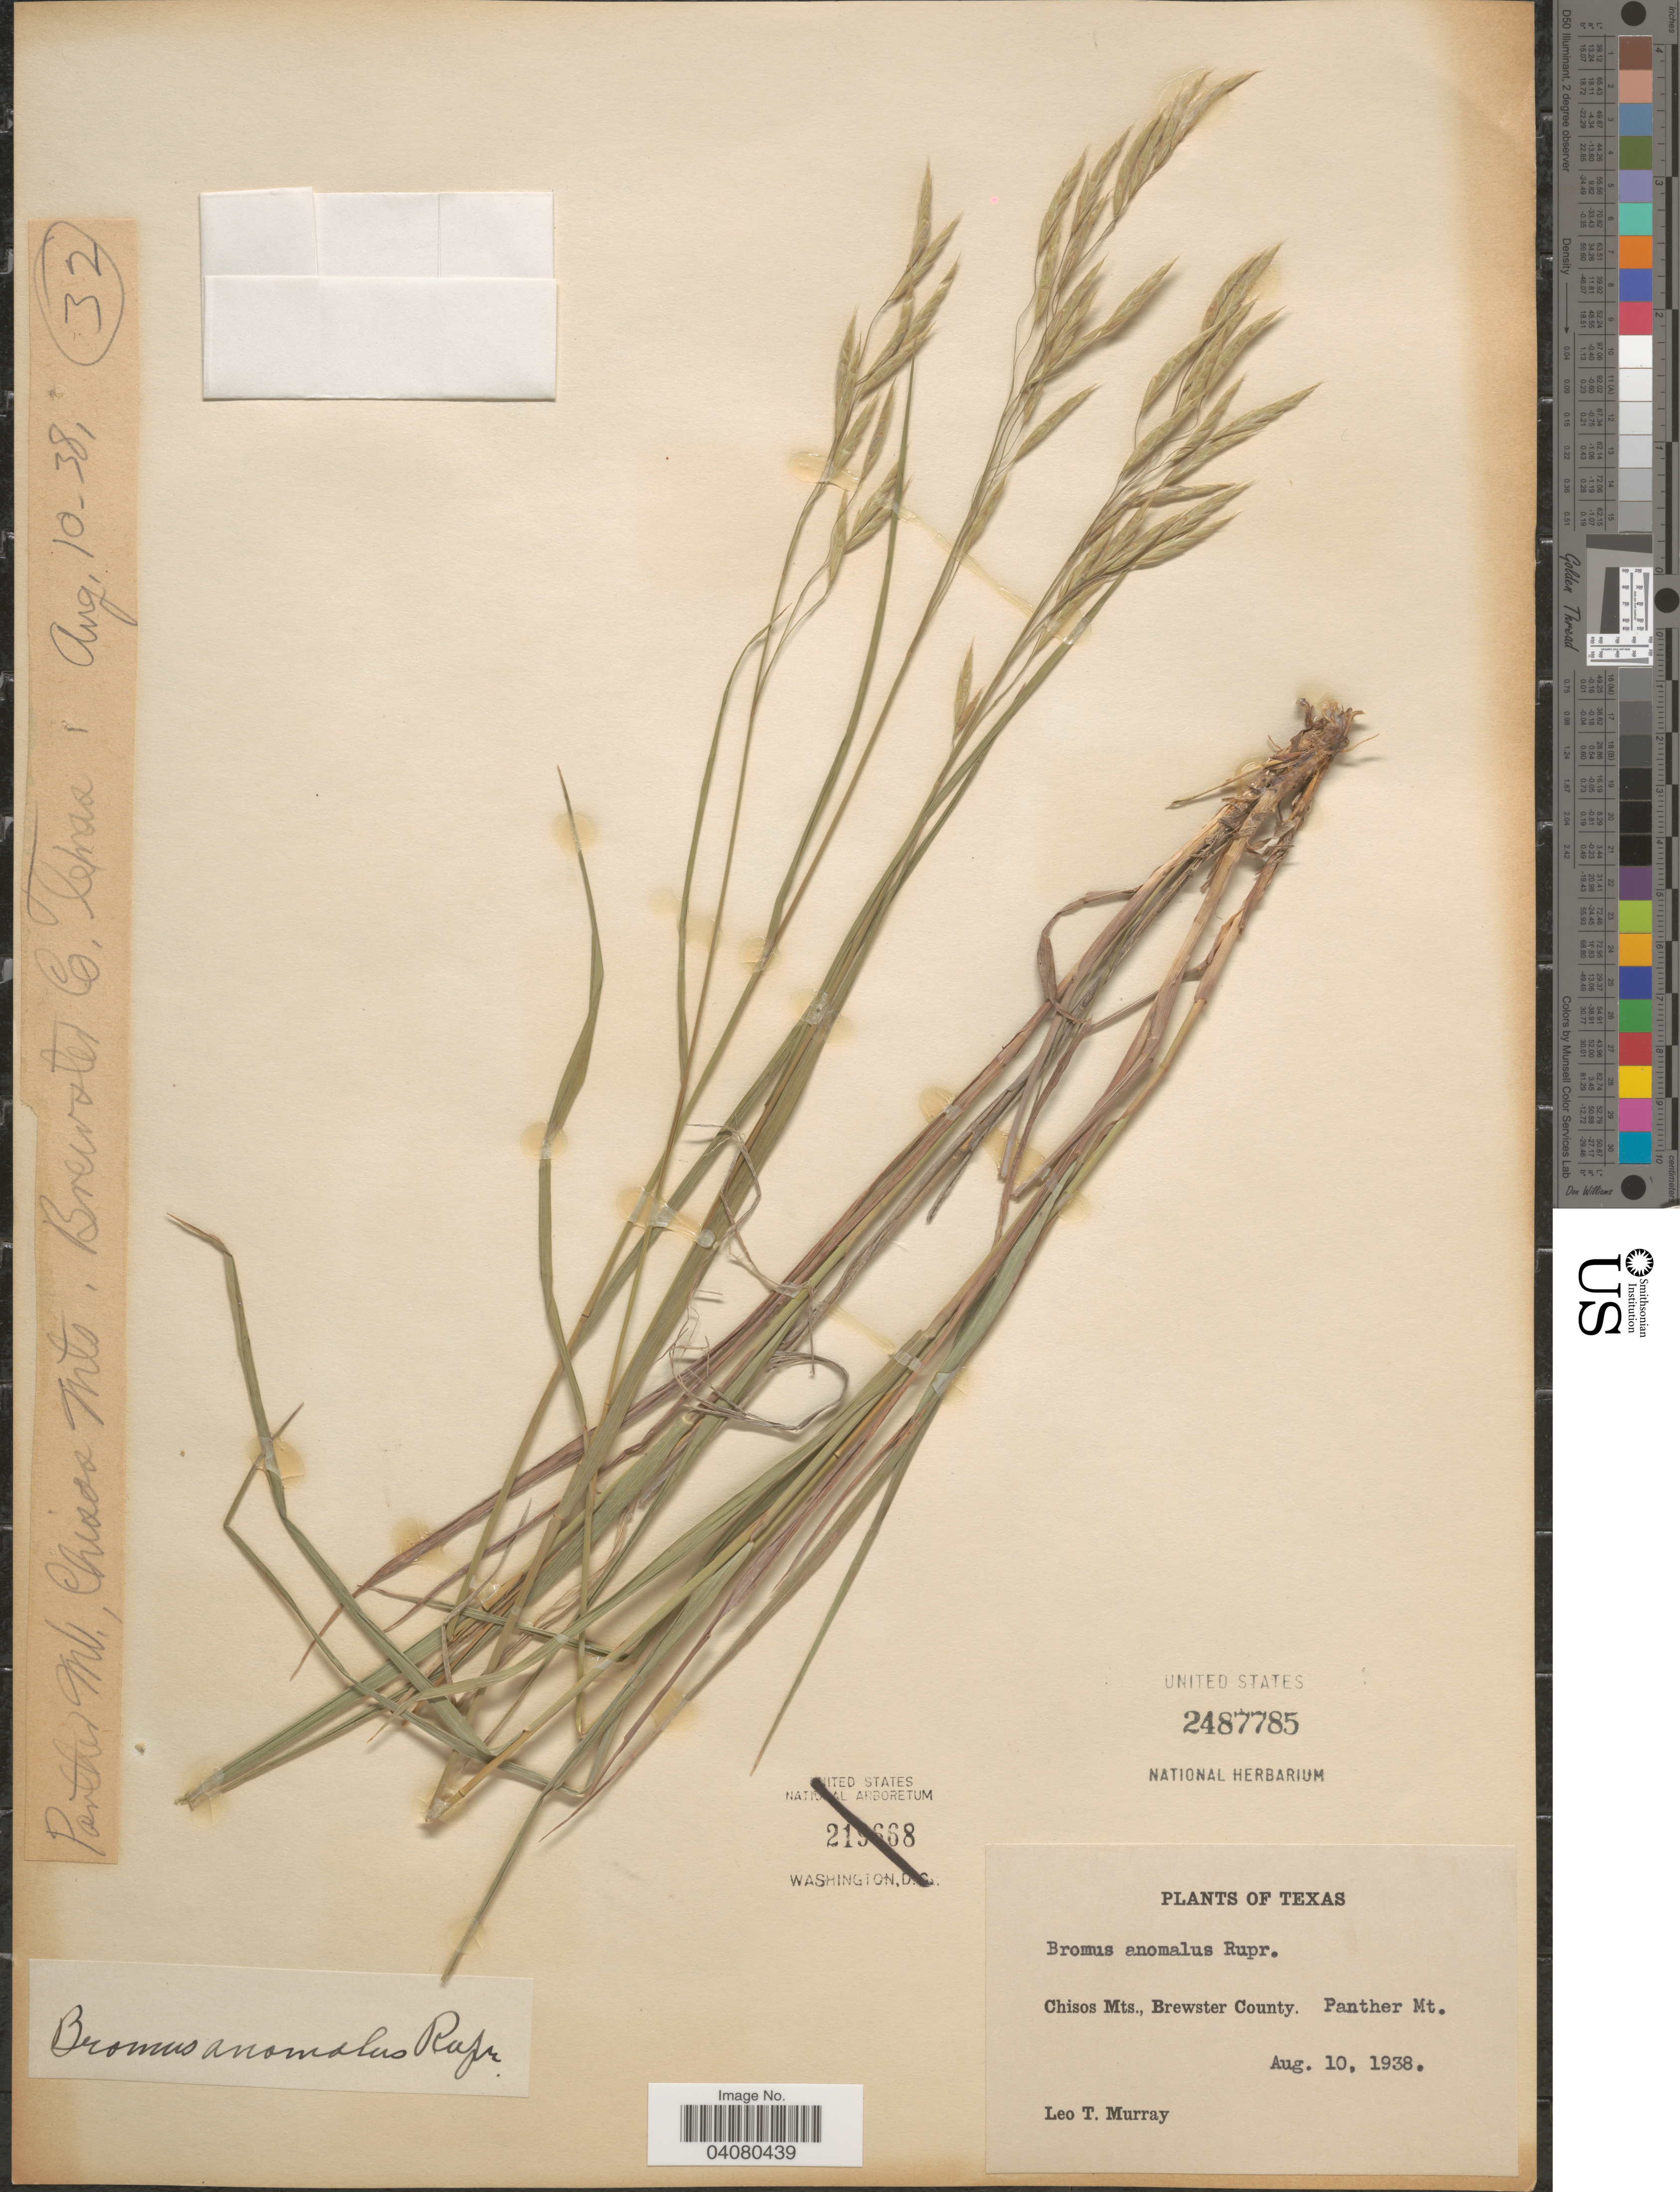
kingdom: Plantae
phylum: Tracheophyta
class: Liliopsida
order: Poales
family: Poaceae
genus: Bromus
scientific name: Bromus anomalus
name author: Rupr. ex E. Fourn.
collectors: L. T. Murray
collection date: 1938-08-10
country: United States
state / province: Texas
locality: Chisos Mts., Brewster County. Panther Mt.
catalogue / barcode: US 2487785